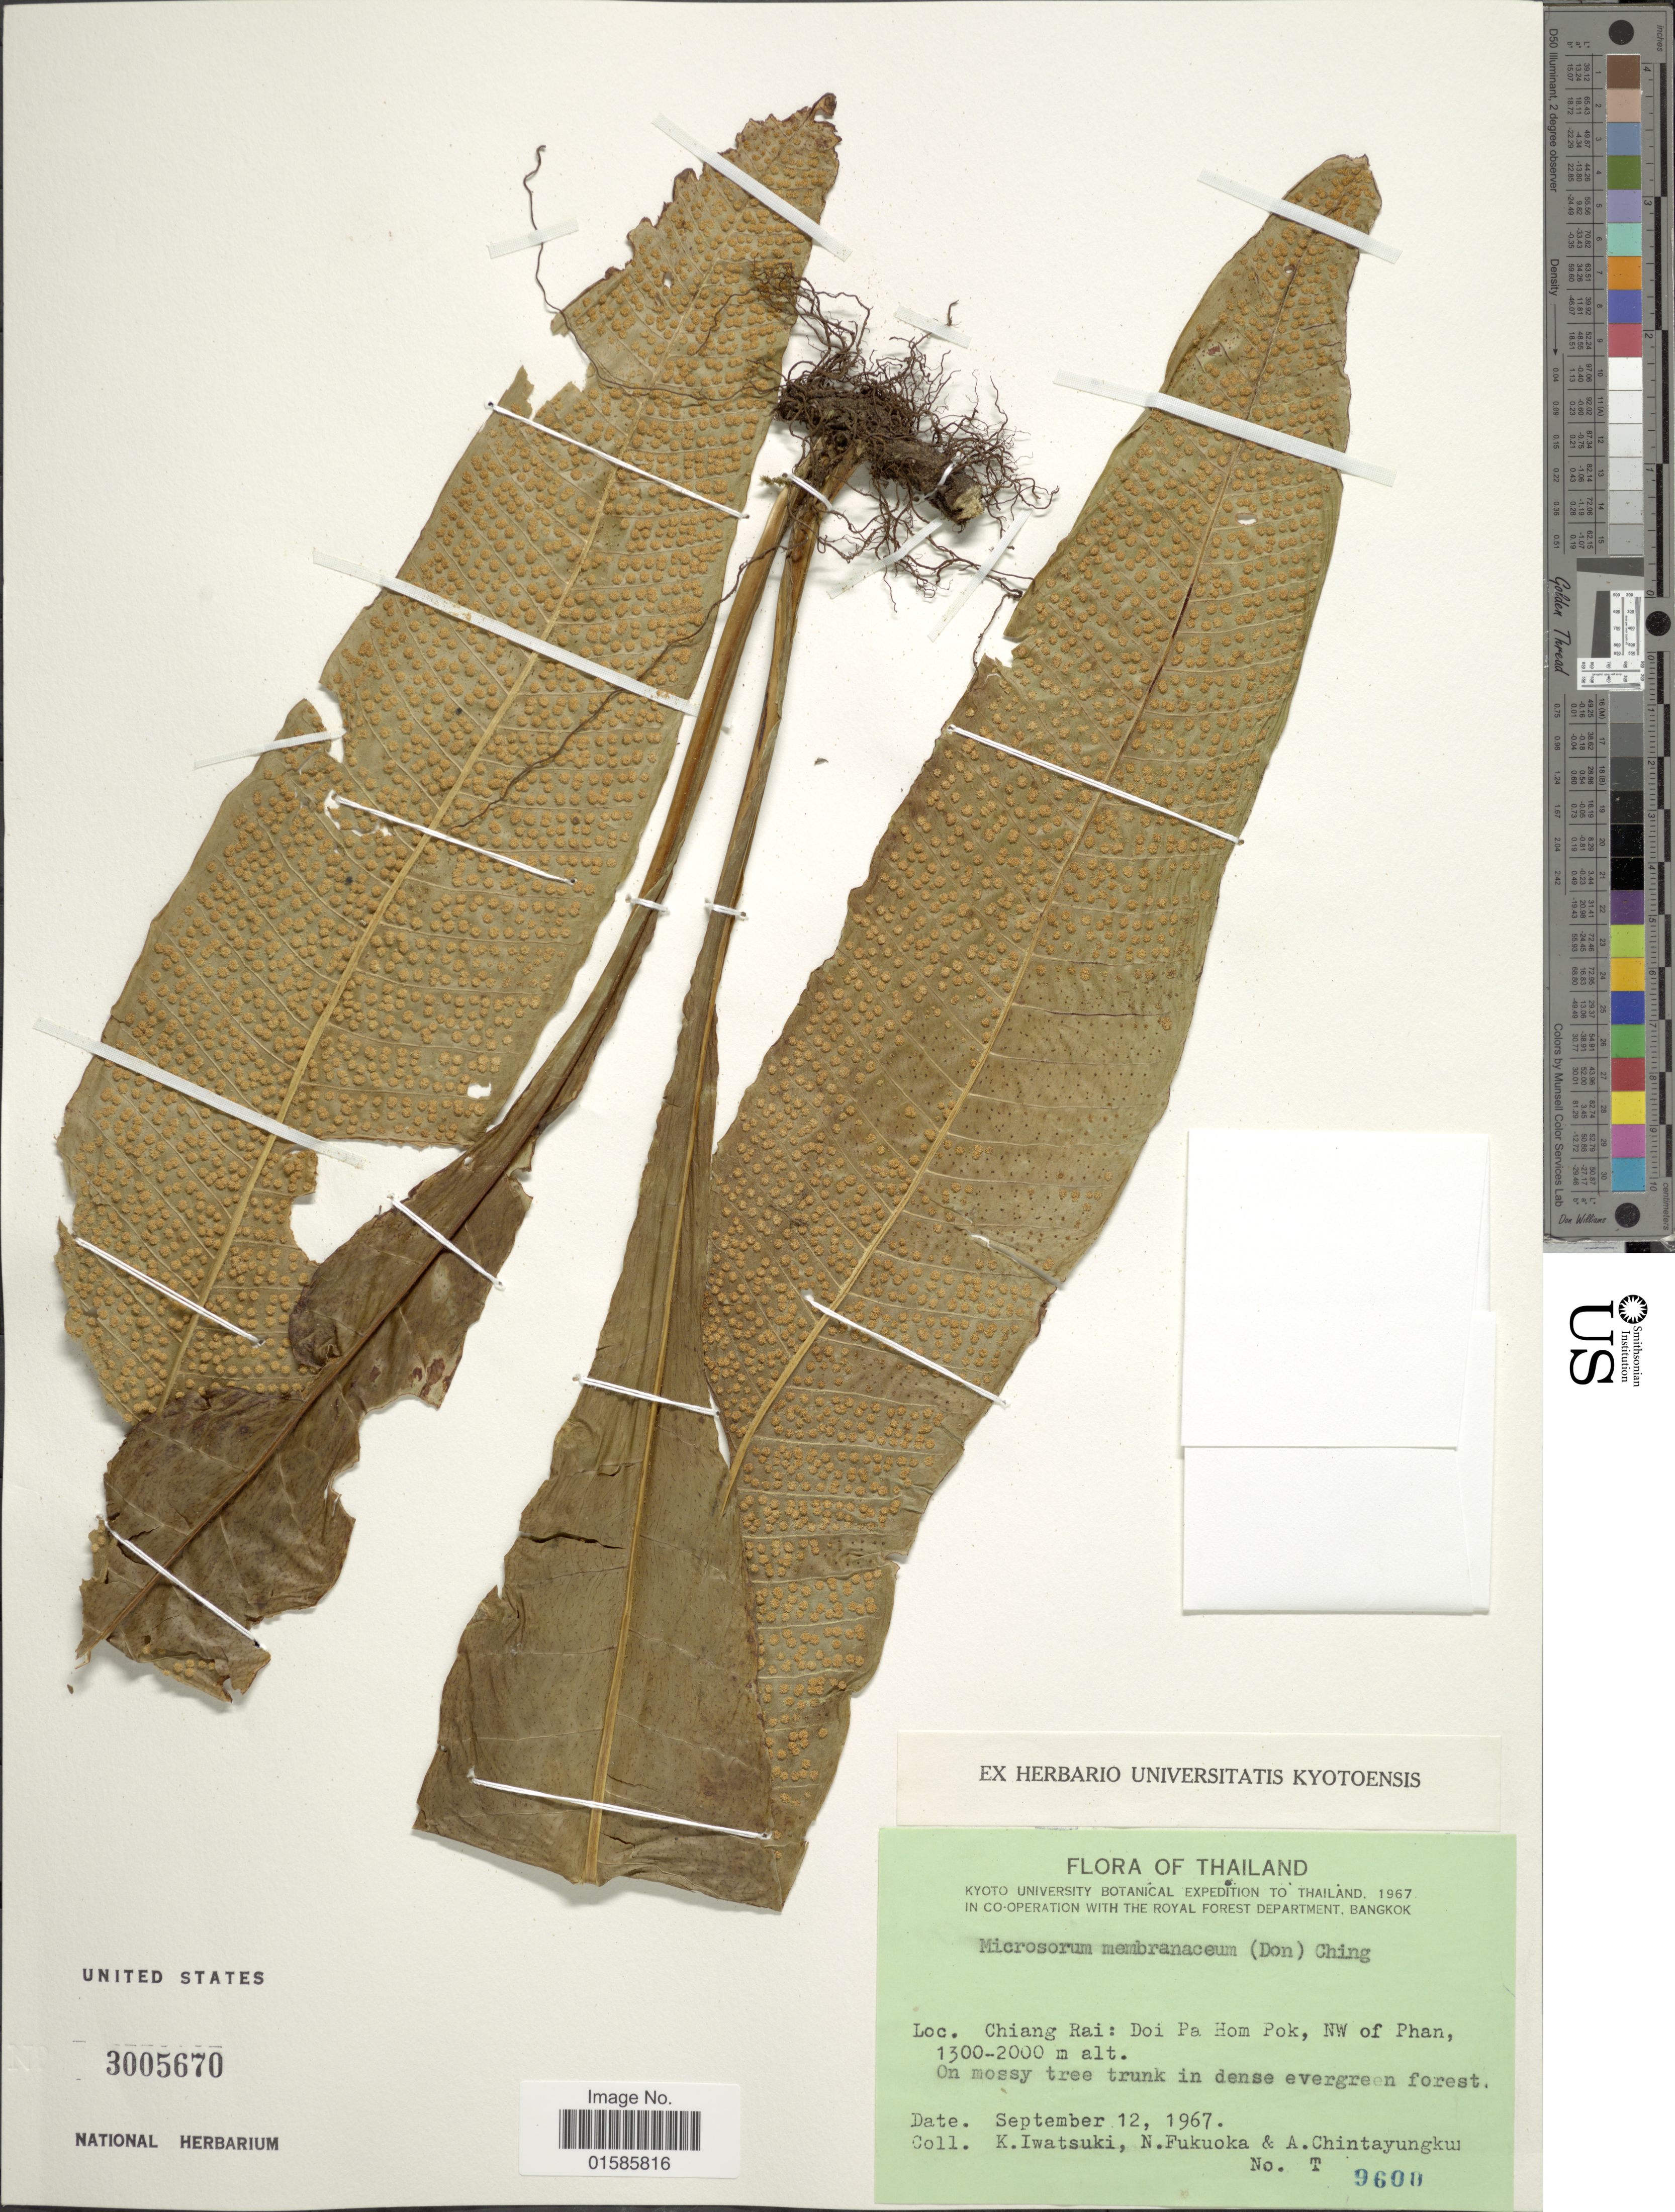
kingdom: Plantae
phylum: Tracheophyta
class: Polypodiopsida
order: Polypodiales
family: Polypodiaceae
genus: Microsorum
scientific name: Microsorum membranaceum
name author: (D. Don) Ching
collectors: K. Iwatsuki, N. Fukuoka & A. Chintayungkun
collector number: T 9600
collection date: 1967-09-12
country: Thailand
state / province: Chiang Rai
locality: Doi Pa Hom Pok, NW of Phan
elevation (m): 1300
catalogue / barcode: US 3005670